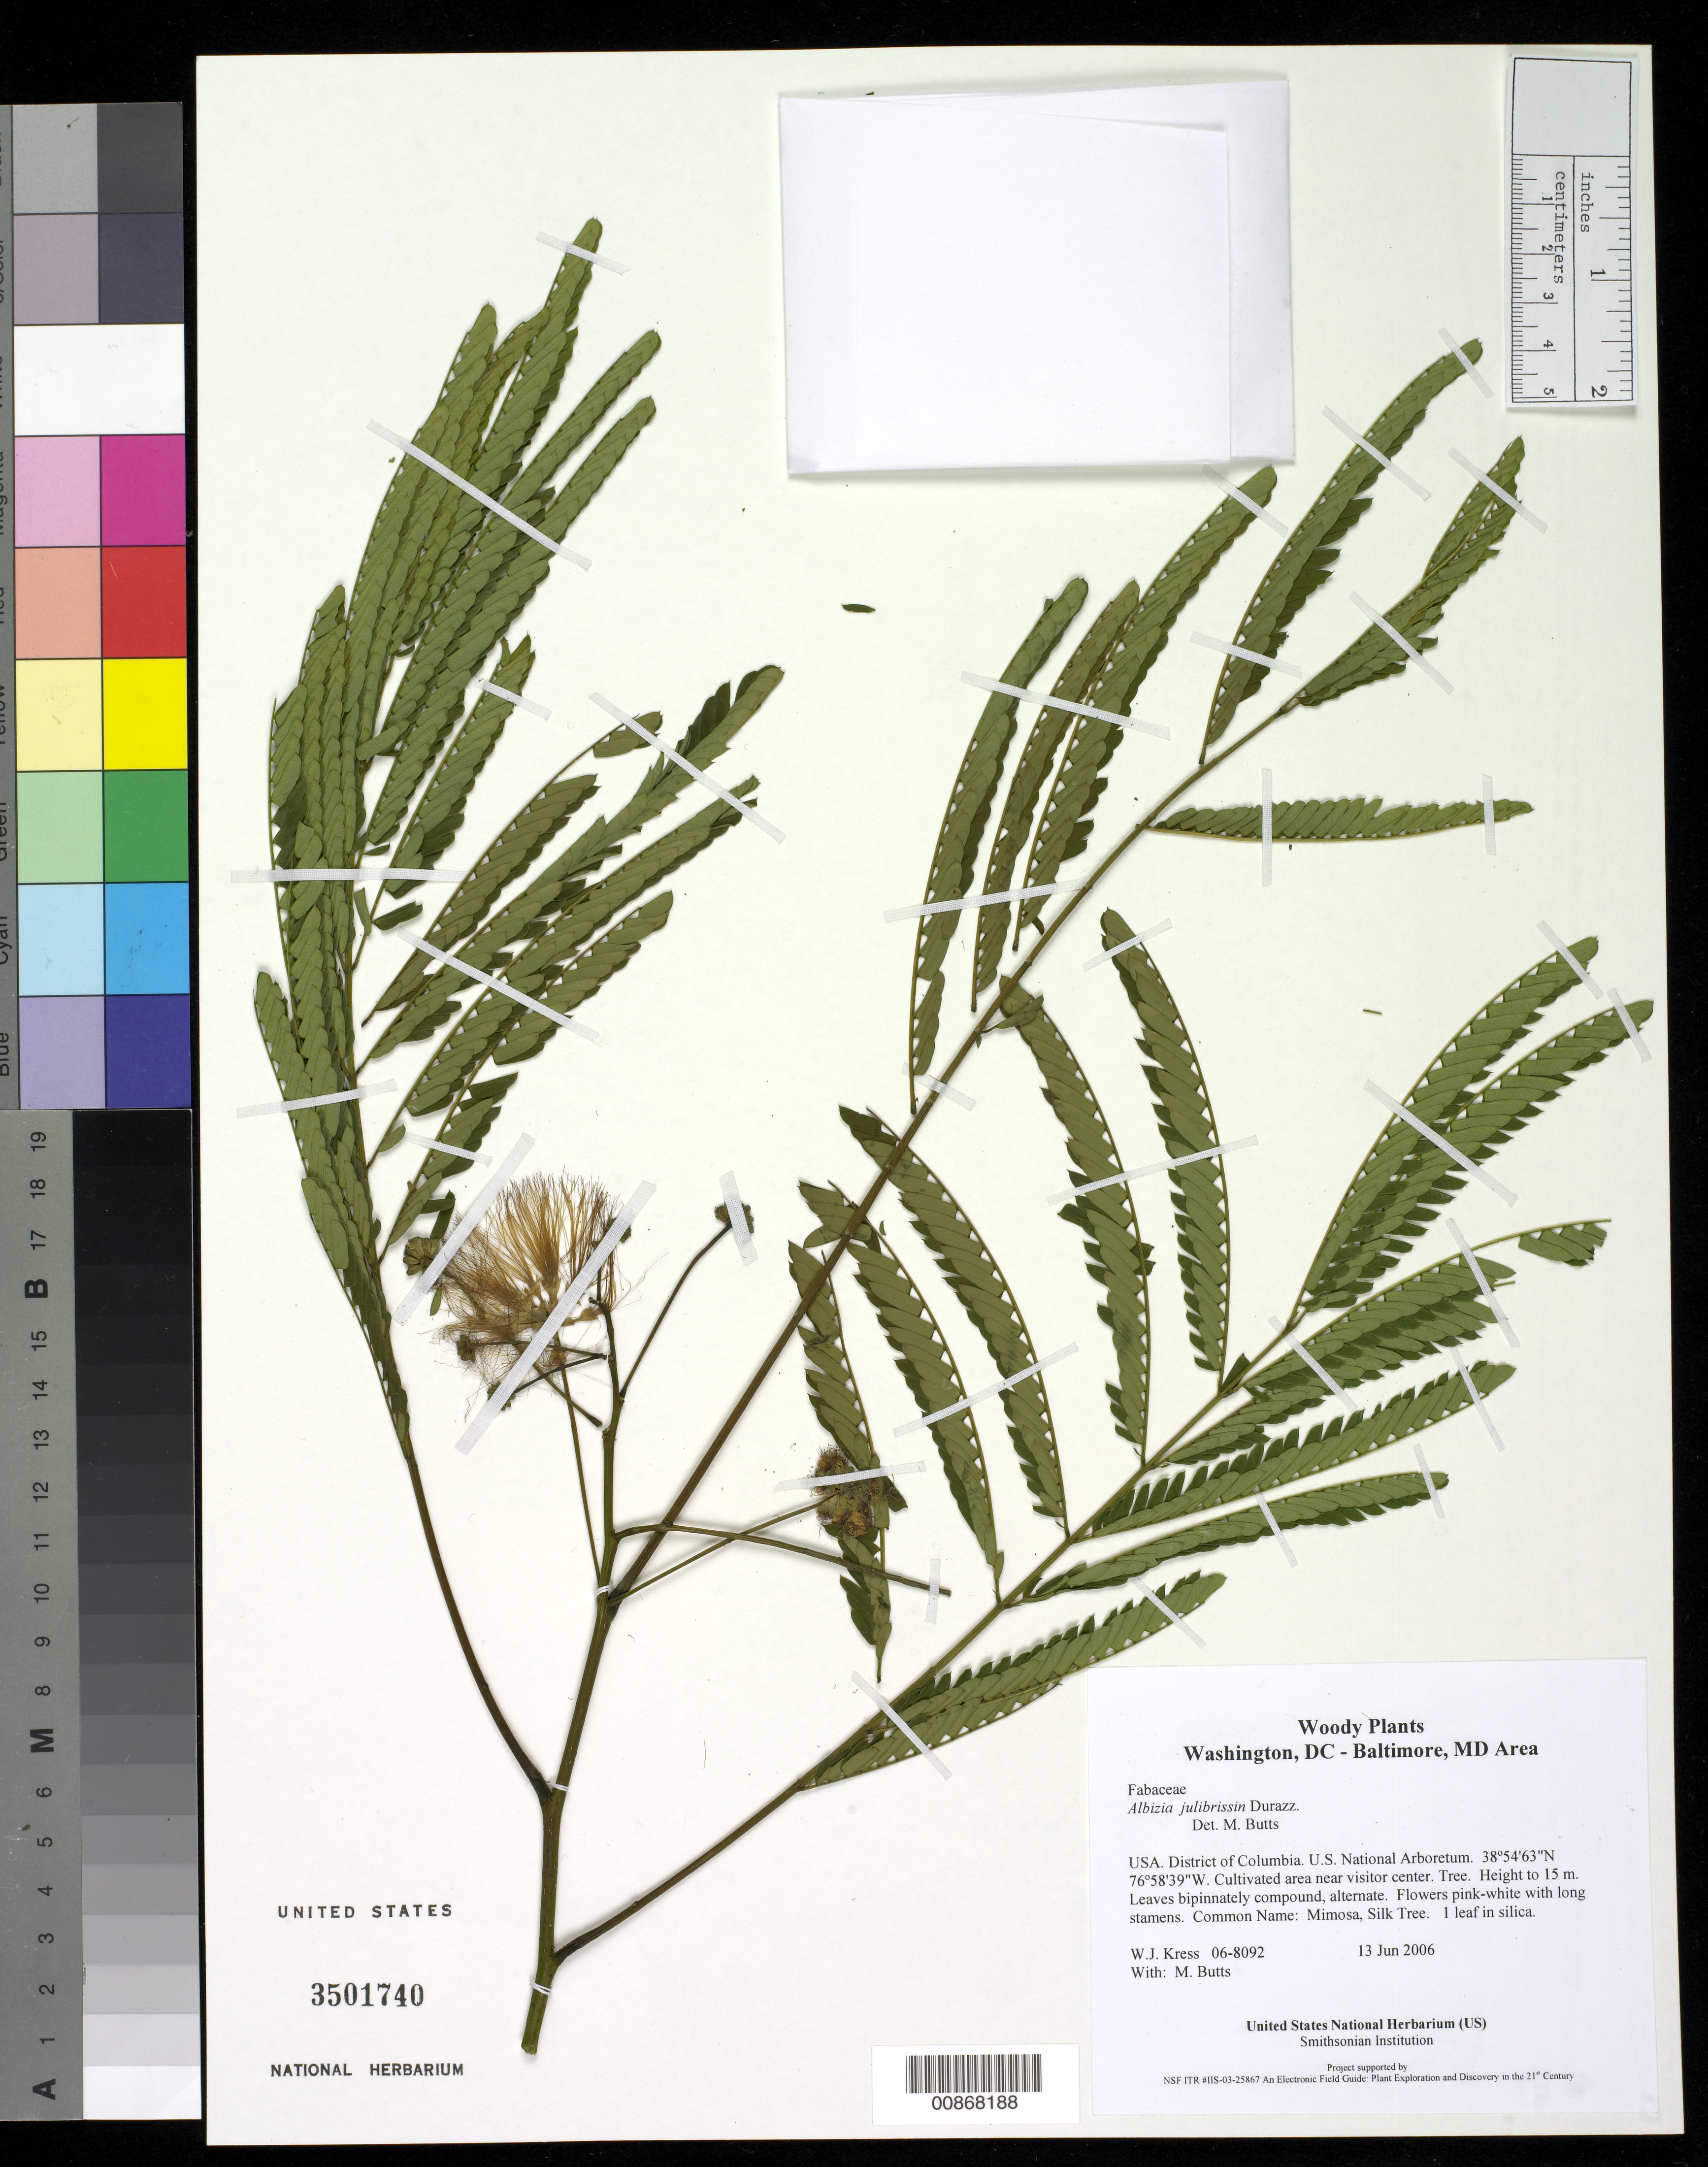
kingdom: Plantae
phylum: Tracheophyta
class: Magnoliopsida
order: Fabales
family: Fabaceae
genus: Albizia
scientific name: Albizia julibrissin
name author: Durazz.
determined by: Butts, M. B.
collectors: W. J. Kress & M. B. Butts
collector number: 06-8092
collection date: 2006-06-13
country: United States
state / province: District of Columbia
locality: U.S. National Arboretum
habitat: Cultivated area near visitor center.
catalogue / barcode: US 3501740